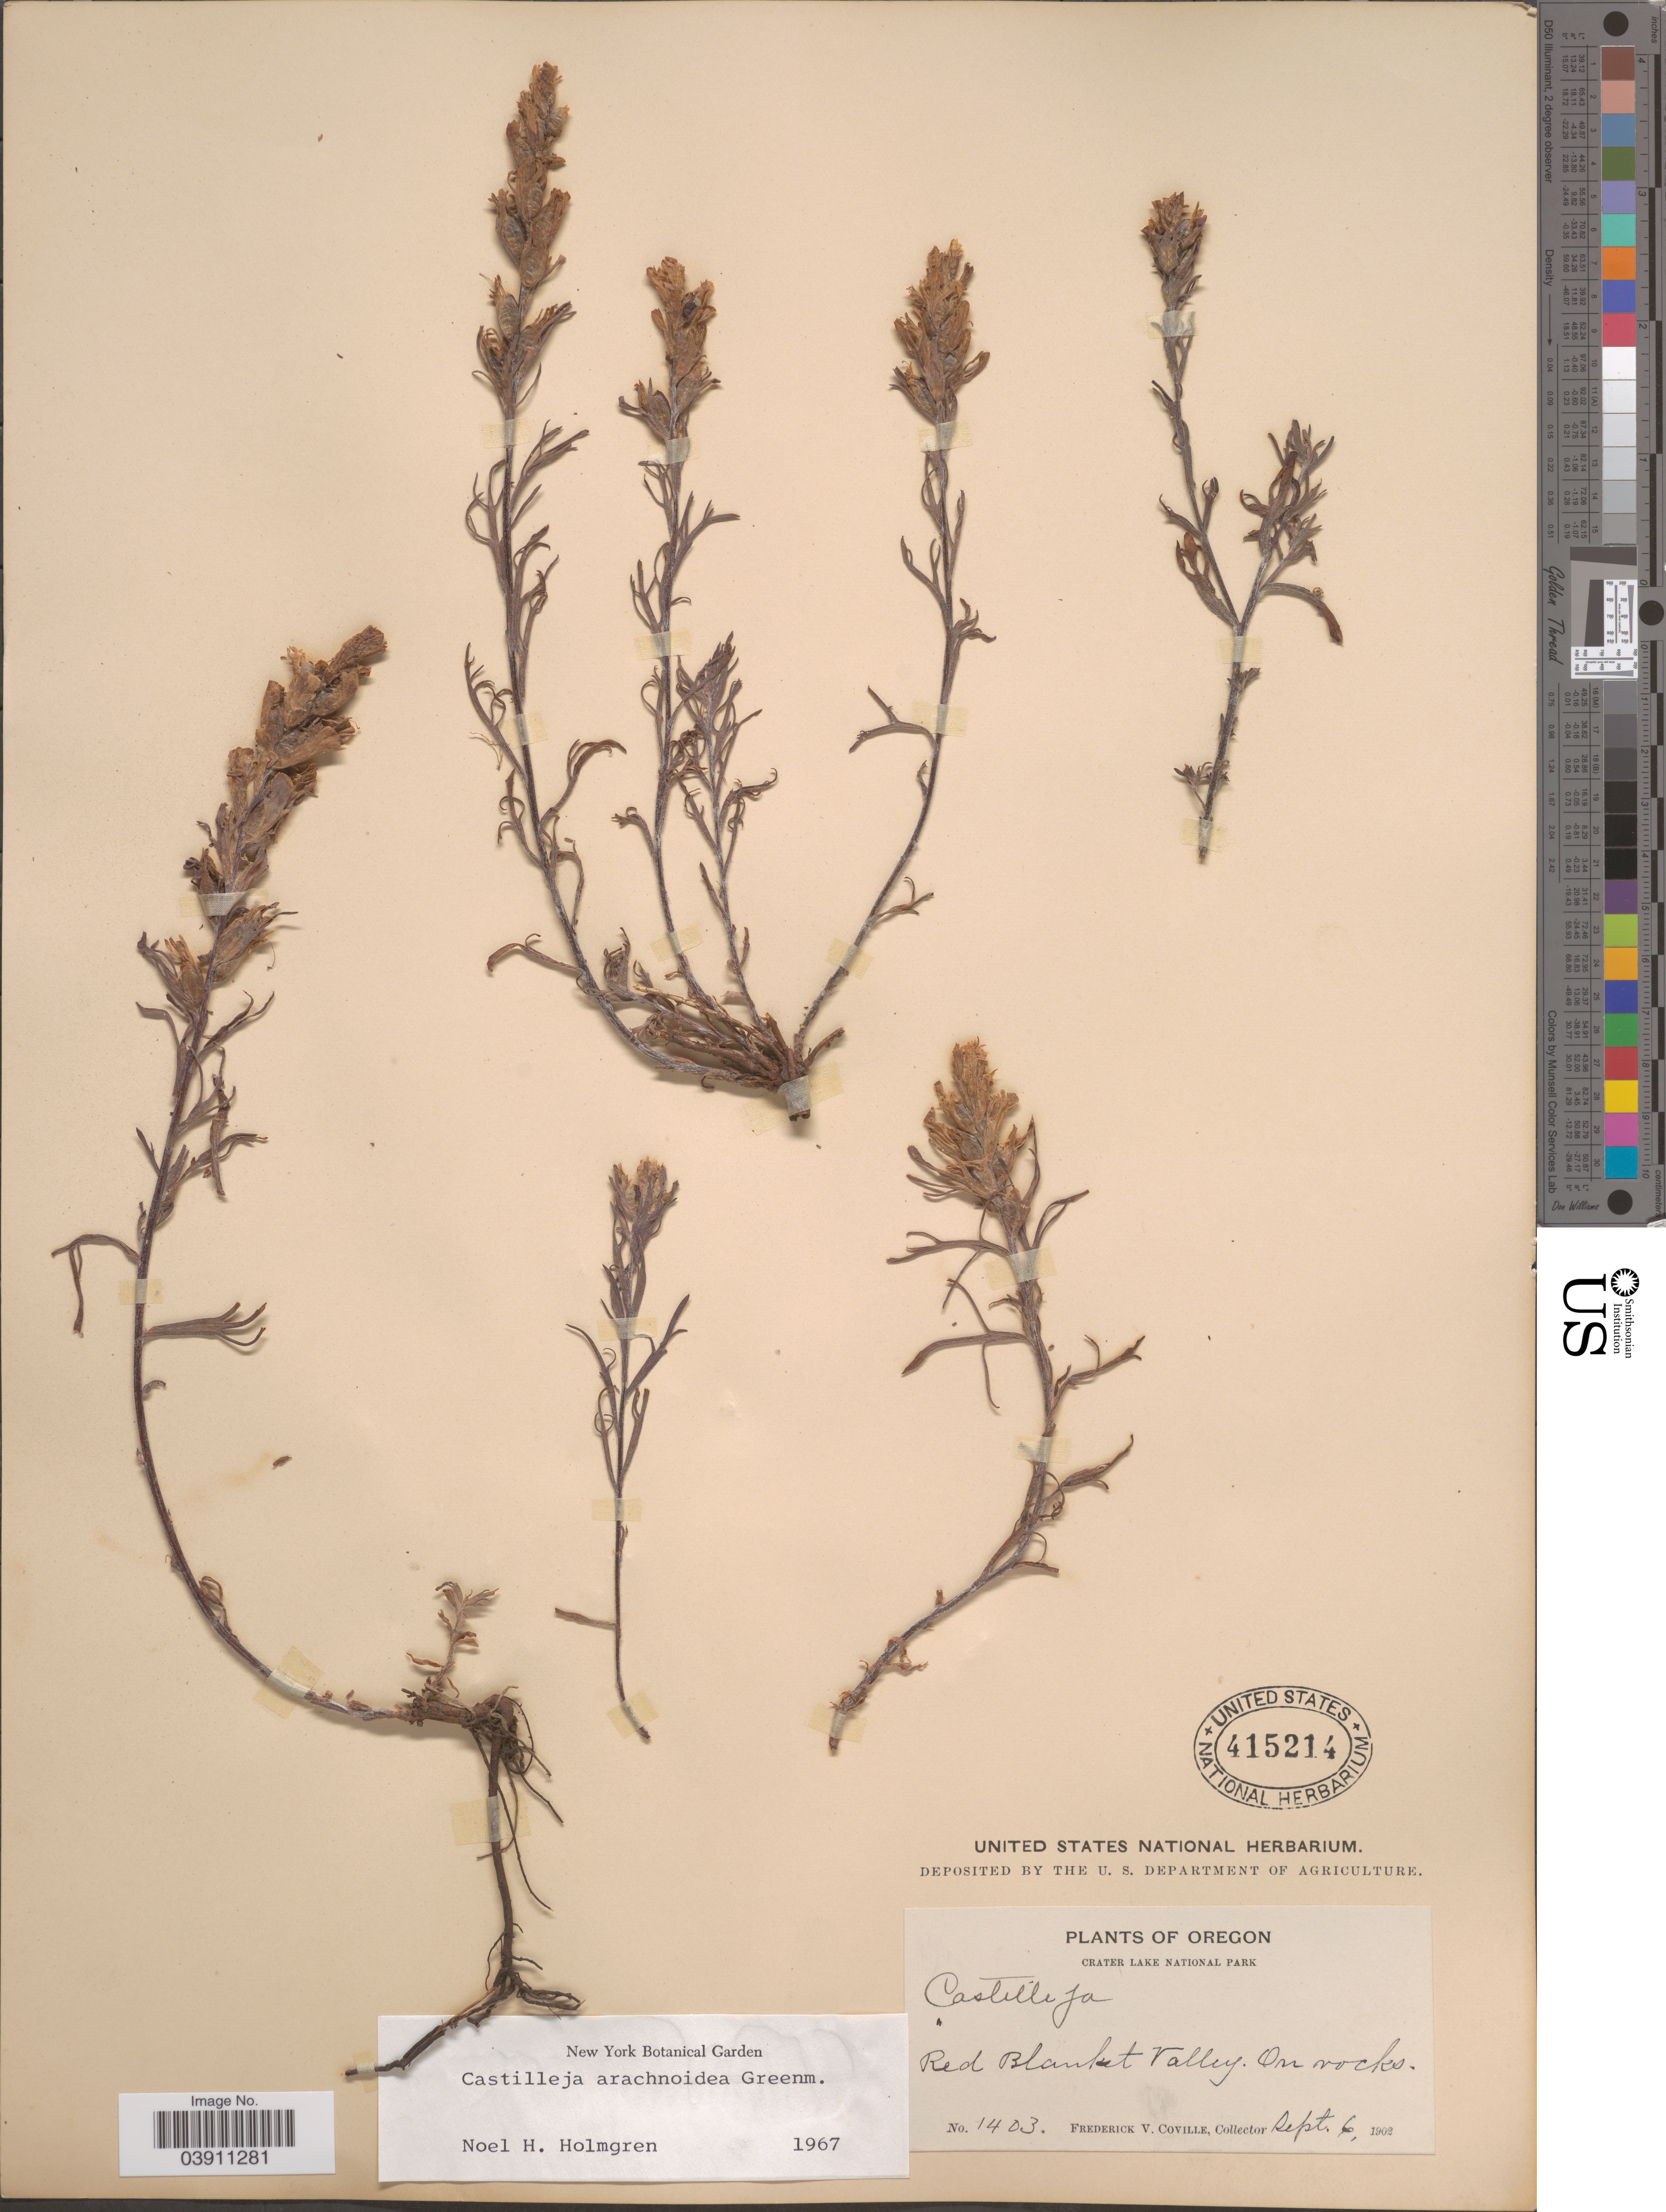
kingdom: Plantae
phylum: Tracheophyta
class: Magnoliopsida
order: Lamiales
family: Orobanchaceae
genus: Castilleja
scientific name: Castilleja arachnoidea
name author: Greenm.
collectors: F. V. Coville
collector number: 1403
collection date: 1902-09-06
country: United States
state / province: Oregon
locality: Crater Lake National Park. Red Blanket Valley. On rocks.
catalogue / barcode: US 415214